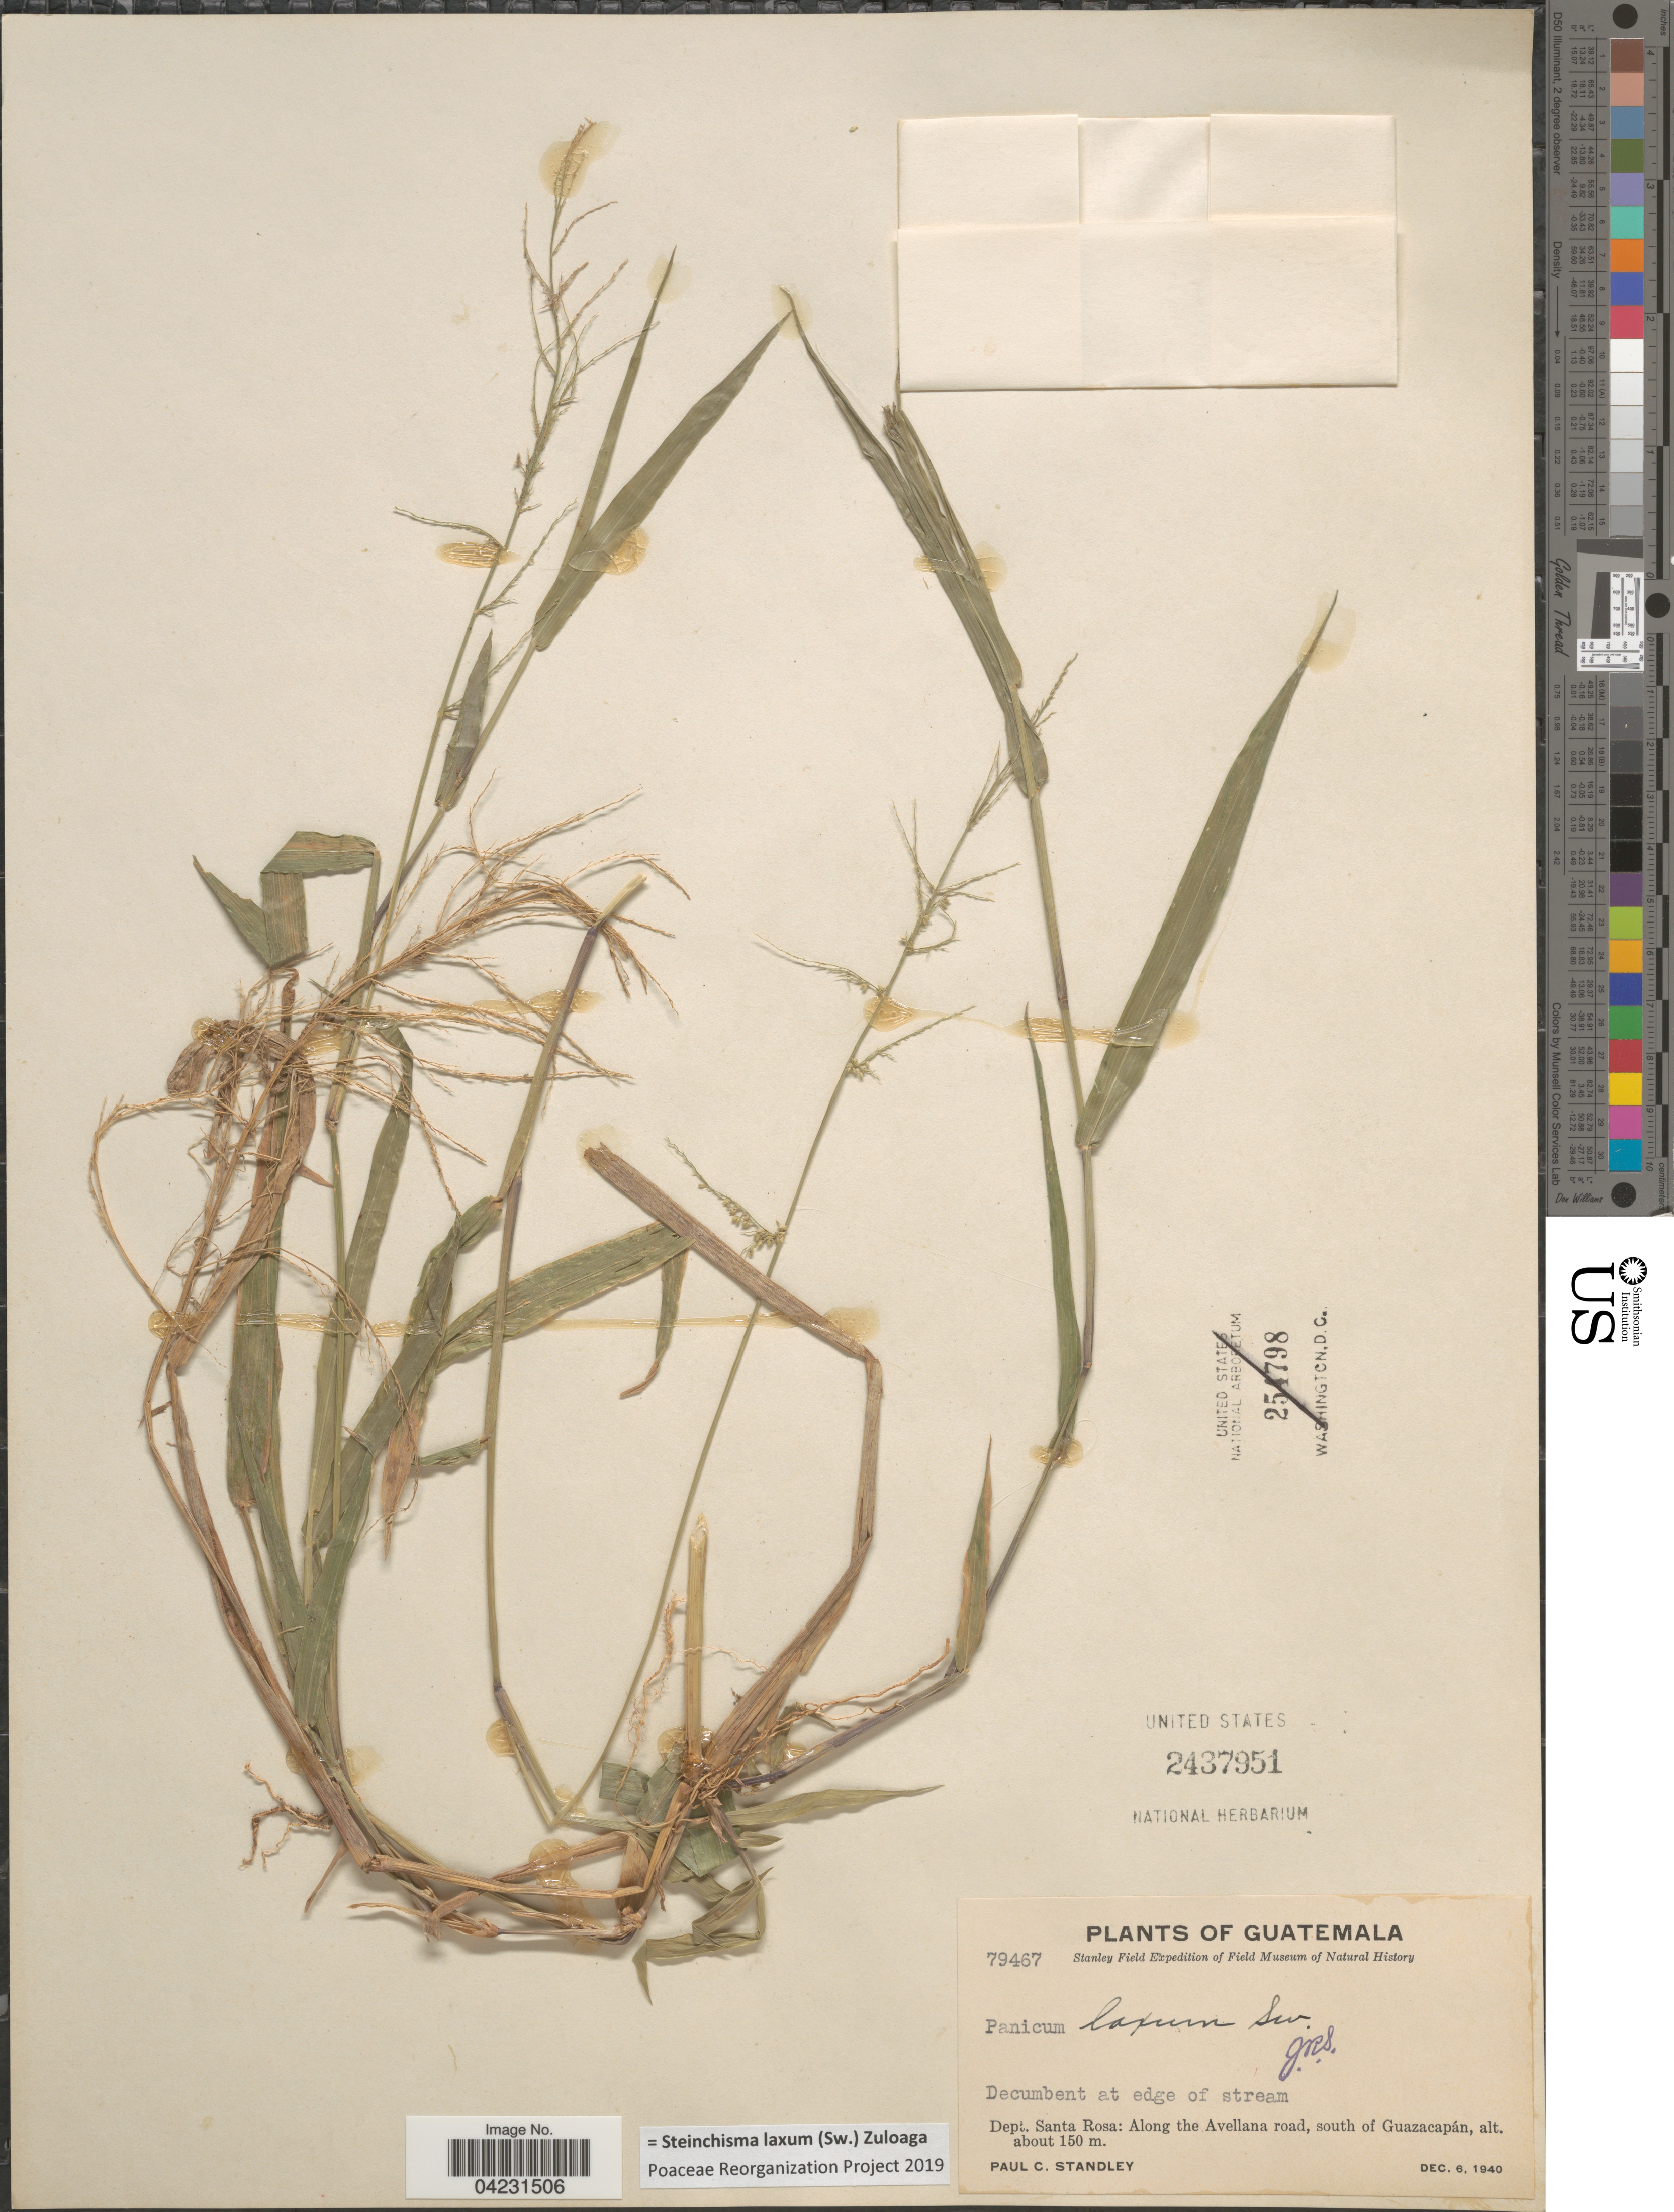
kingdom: Plantae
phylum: Tracheophyta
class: Liliopsida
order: Poales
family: Poaceae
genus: Steinchisma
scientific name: Steinchisma laxum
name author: (Sw.) Zuloaga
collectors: P. C. Standley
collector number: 79467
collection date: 1940-12-06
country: Guatemala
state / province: Santa Rosa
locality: Stanley Field Expedition. Dept. Santa Rosa: Along the Avellana road, south of Guazacapán.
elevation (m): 150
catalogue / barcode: US 2437951